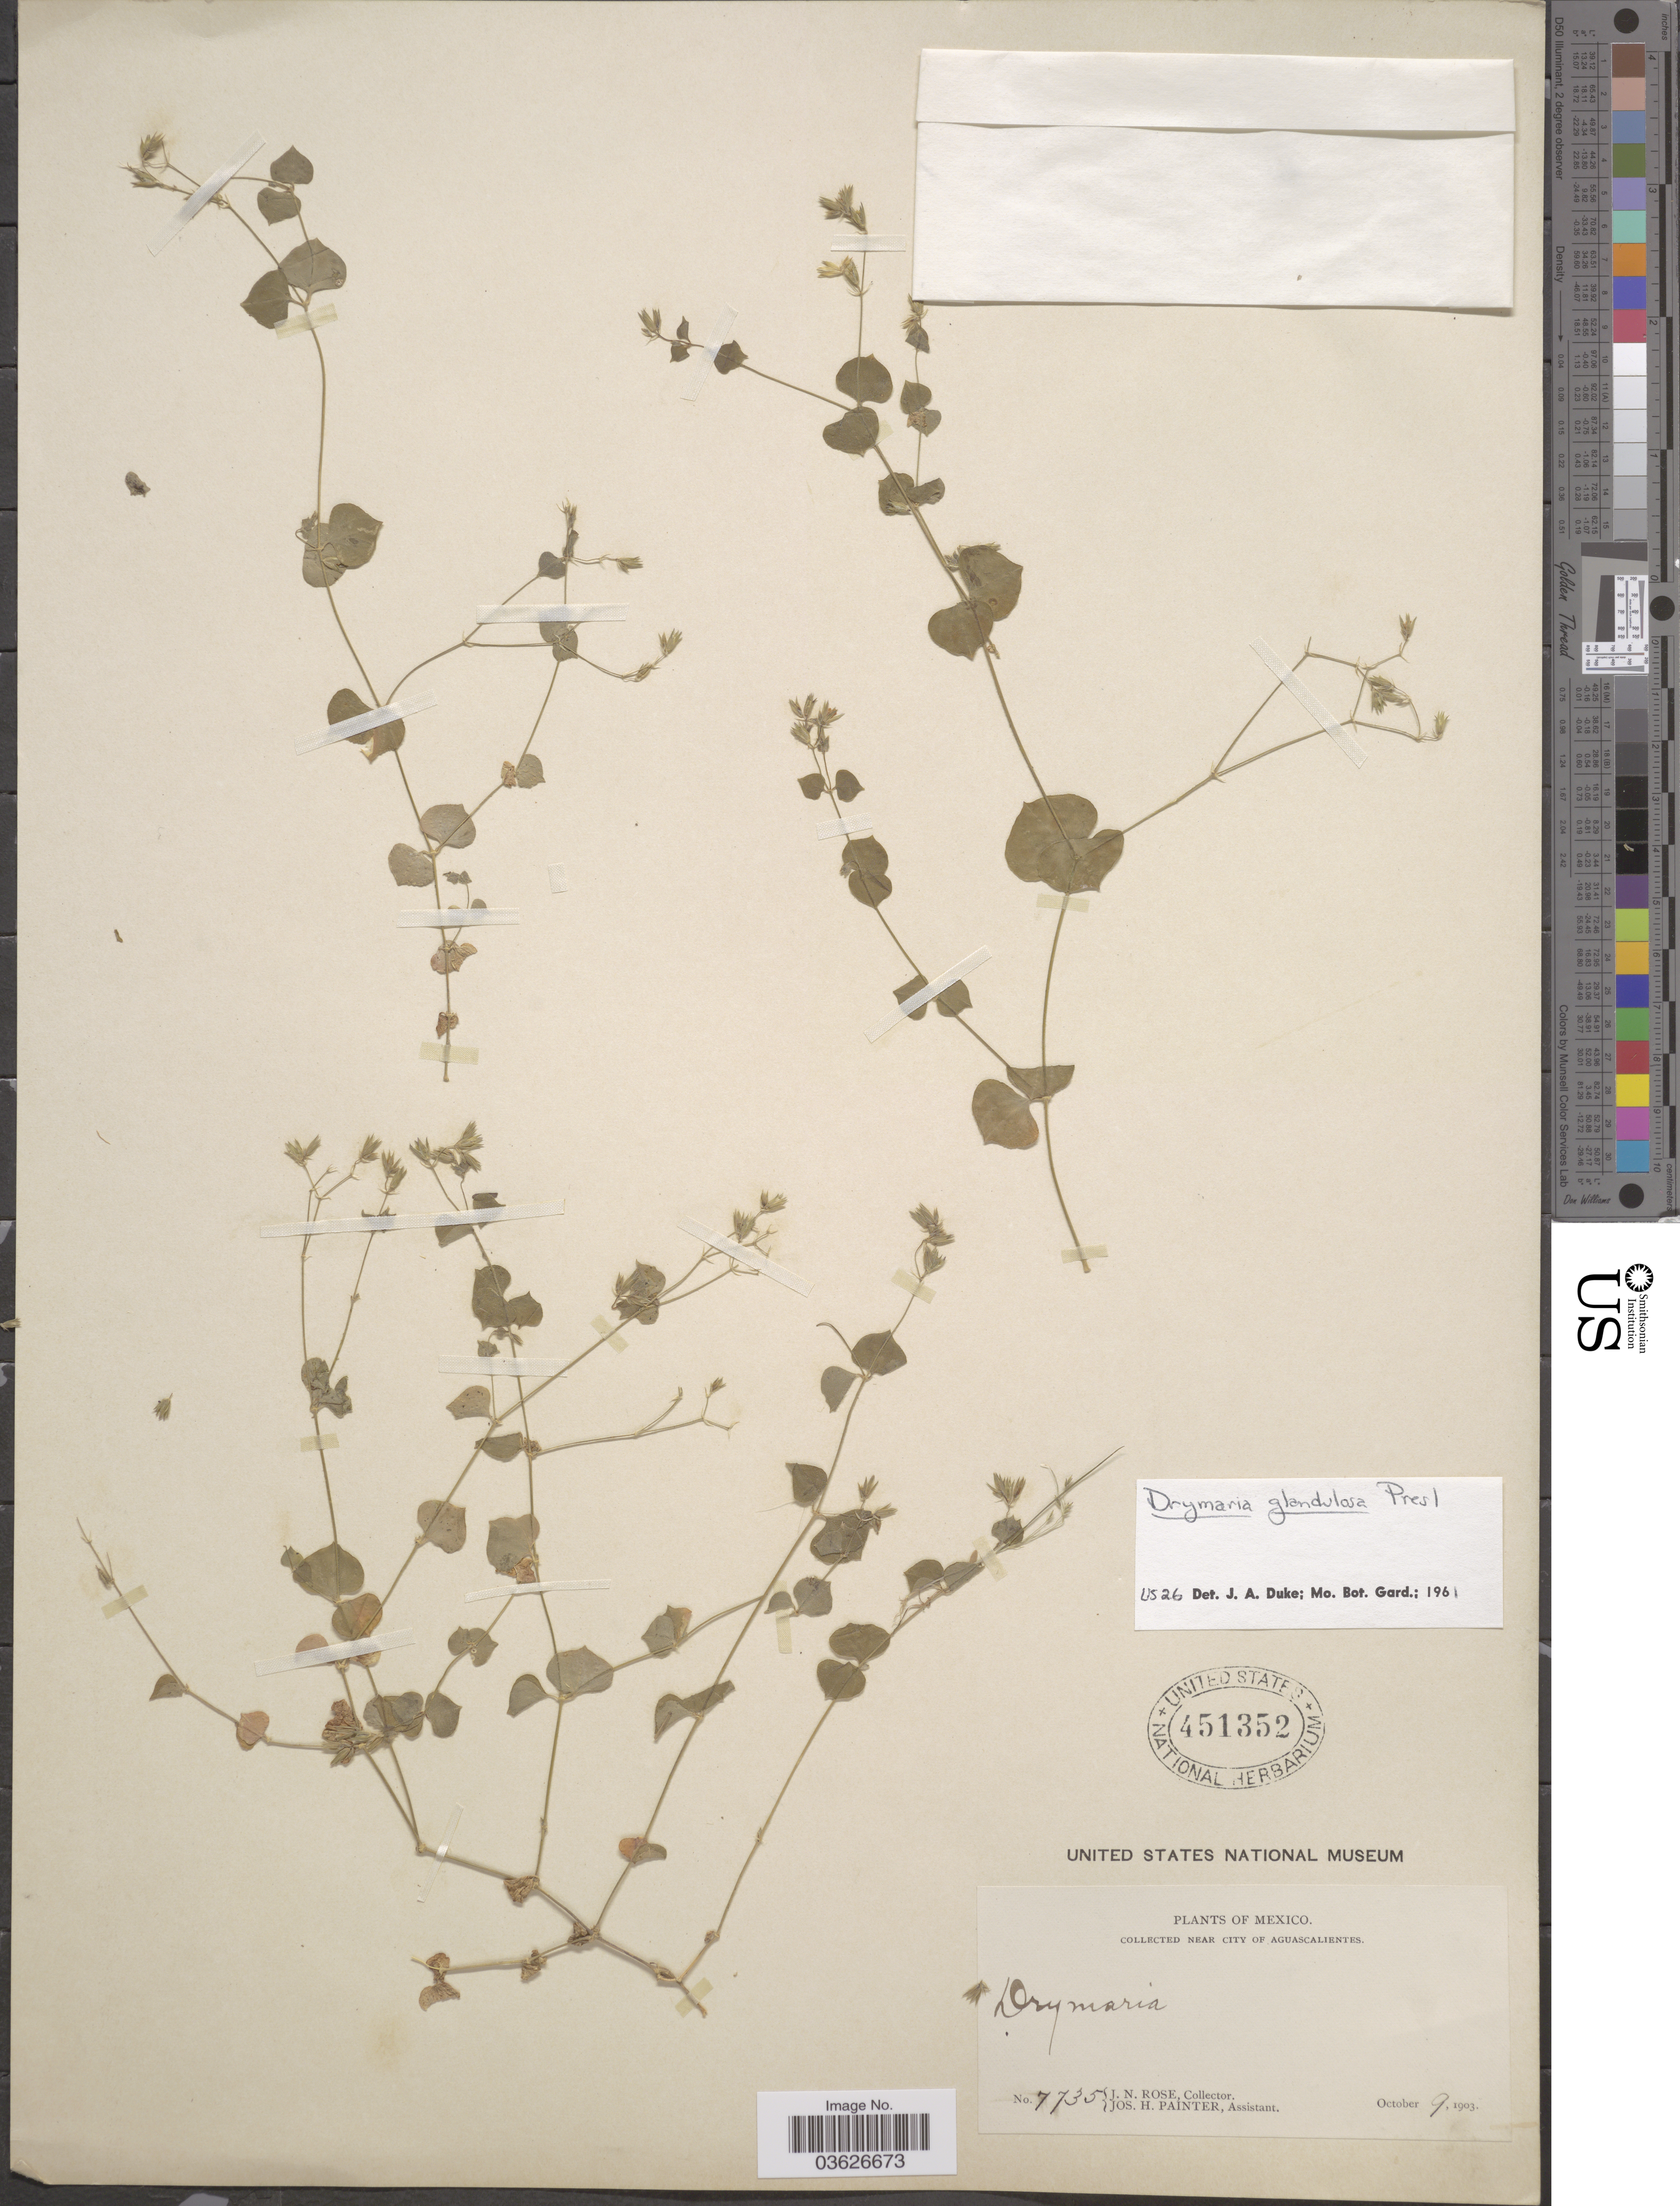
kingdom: Plantae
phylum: Tracheophyta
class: Magnoliopsida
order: Caryophyllales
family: Caryophyllaceae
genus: Drymaria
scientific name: Drymaria glandulosa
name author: Bartl.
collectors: J. N. Rose & J. H. Painter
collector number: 7735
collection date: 1903-10-09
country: Mexico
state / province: Aguascalientes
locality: Collected near City of Aguascalientes.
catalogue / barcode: US 451352